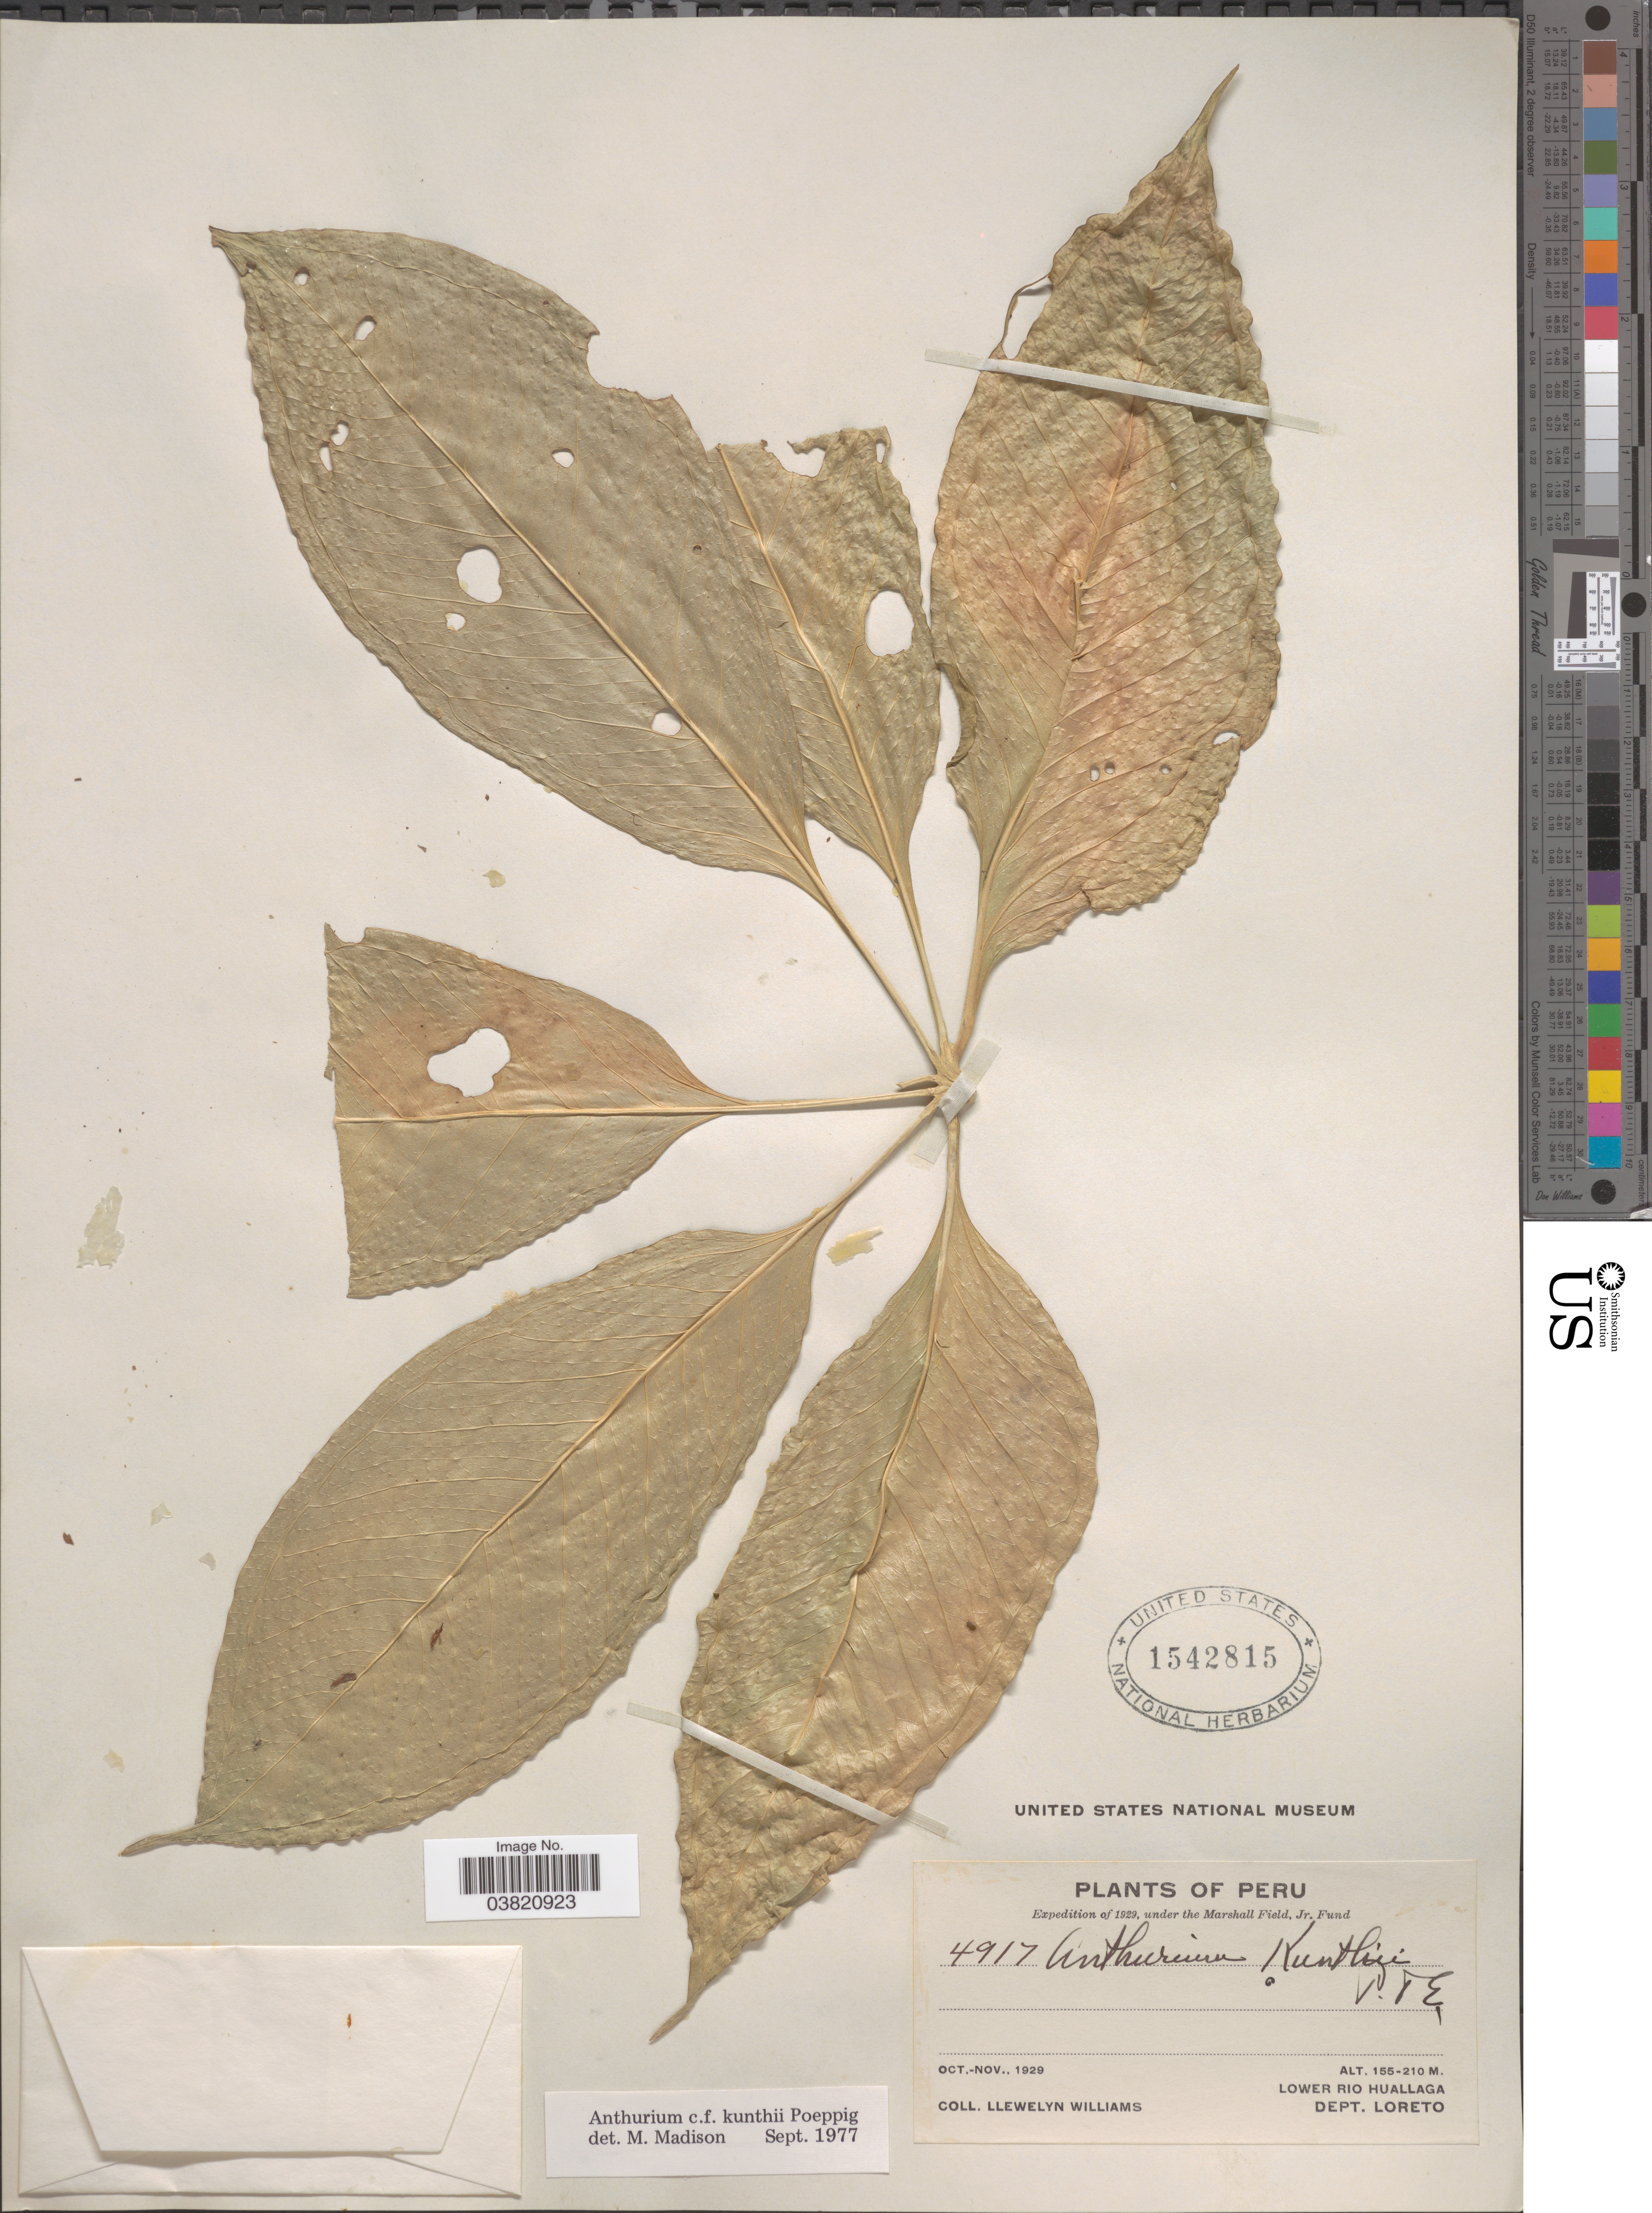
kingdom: Plantae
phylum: Tracheophyta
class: Liliopsida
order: Alismatales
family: Araceae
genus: Anthurium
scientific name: Anthurium kunthii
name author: Poepp.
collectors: Ll. Williams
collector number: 4917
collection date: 1929-10/1929-11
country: Peru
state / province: Loreto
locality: Lower Rio Huallaga. Dept. Loreto.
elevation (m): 155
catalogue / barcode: US 1542815